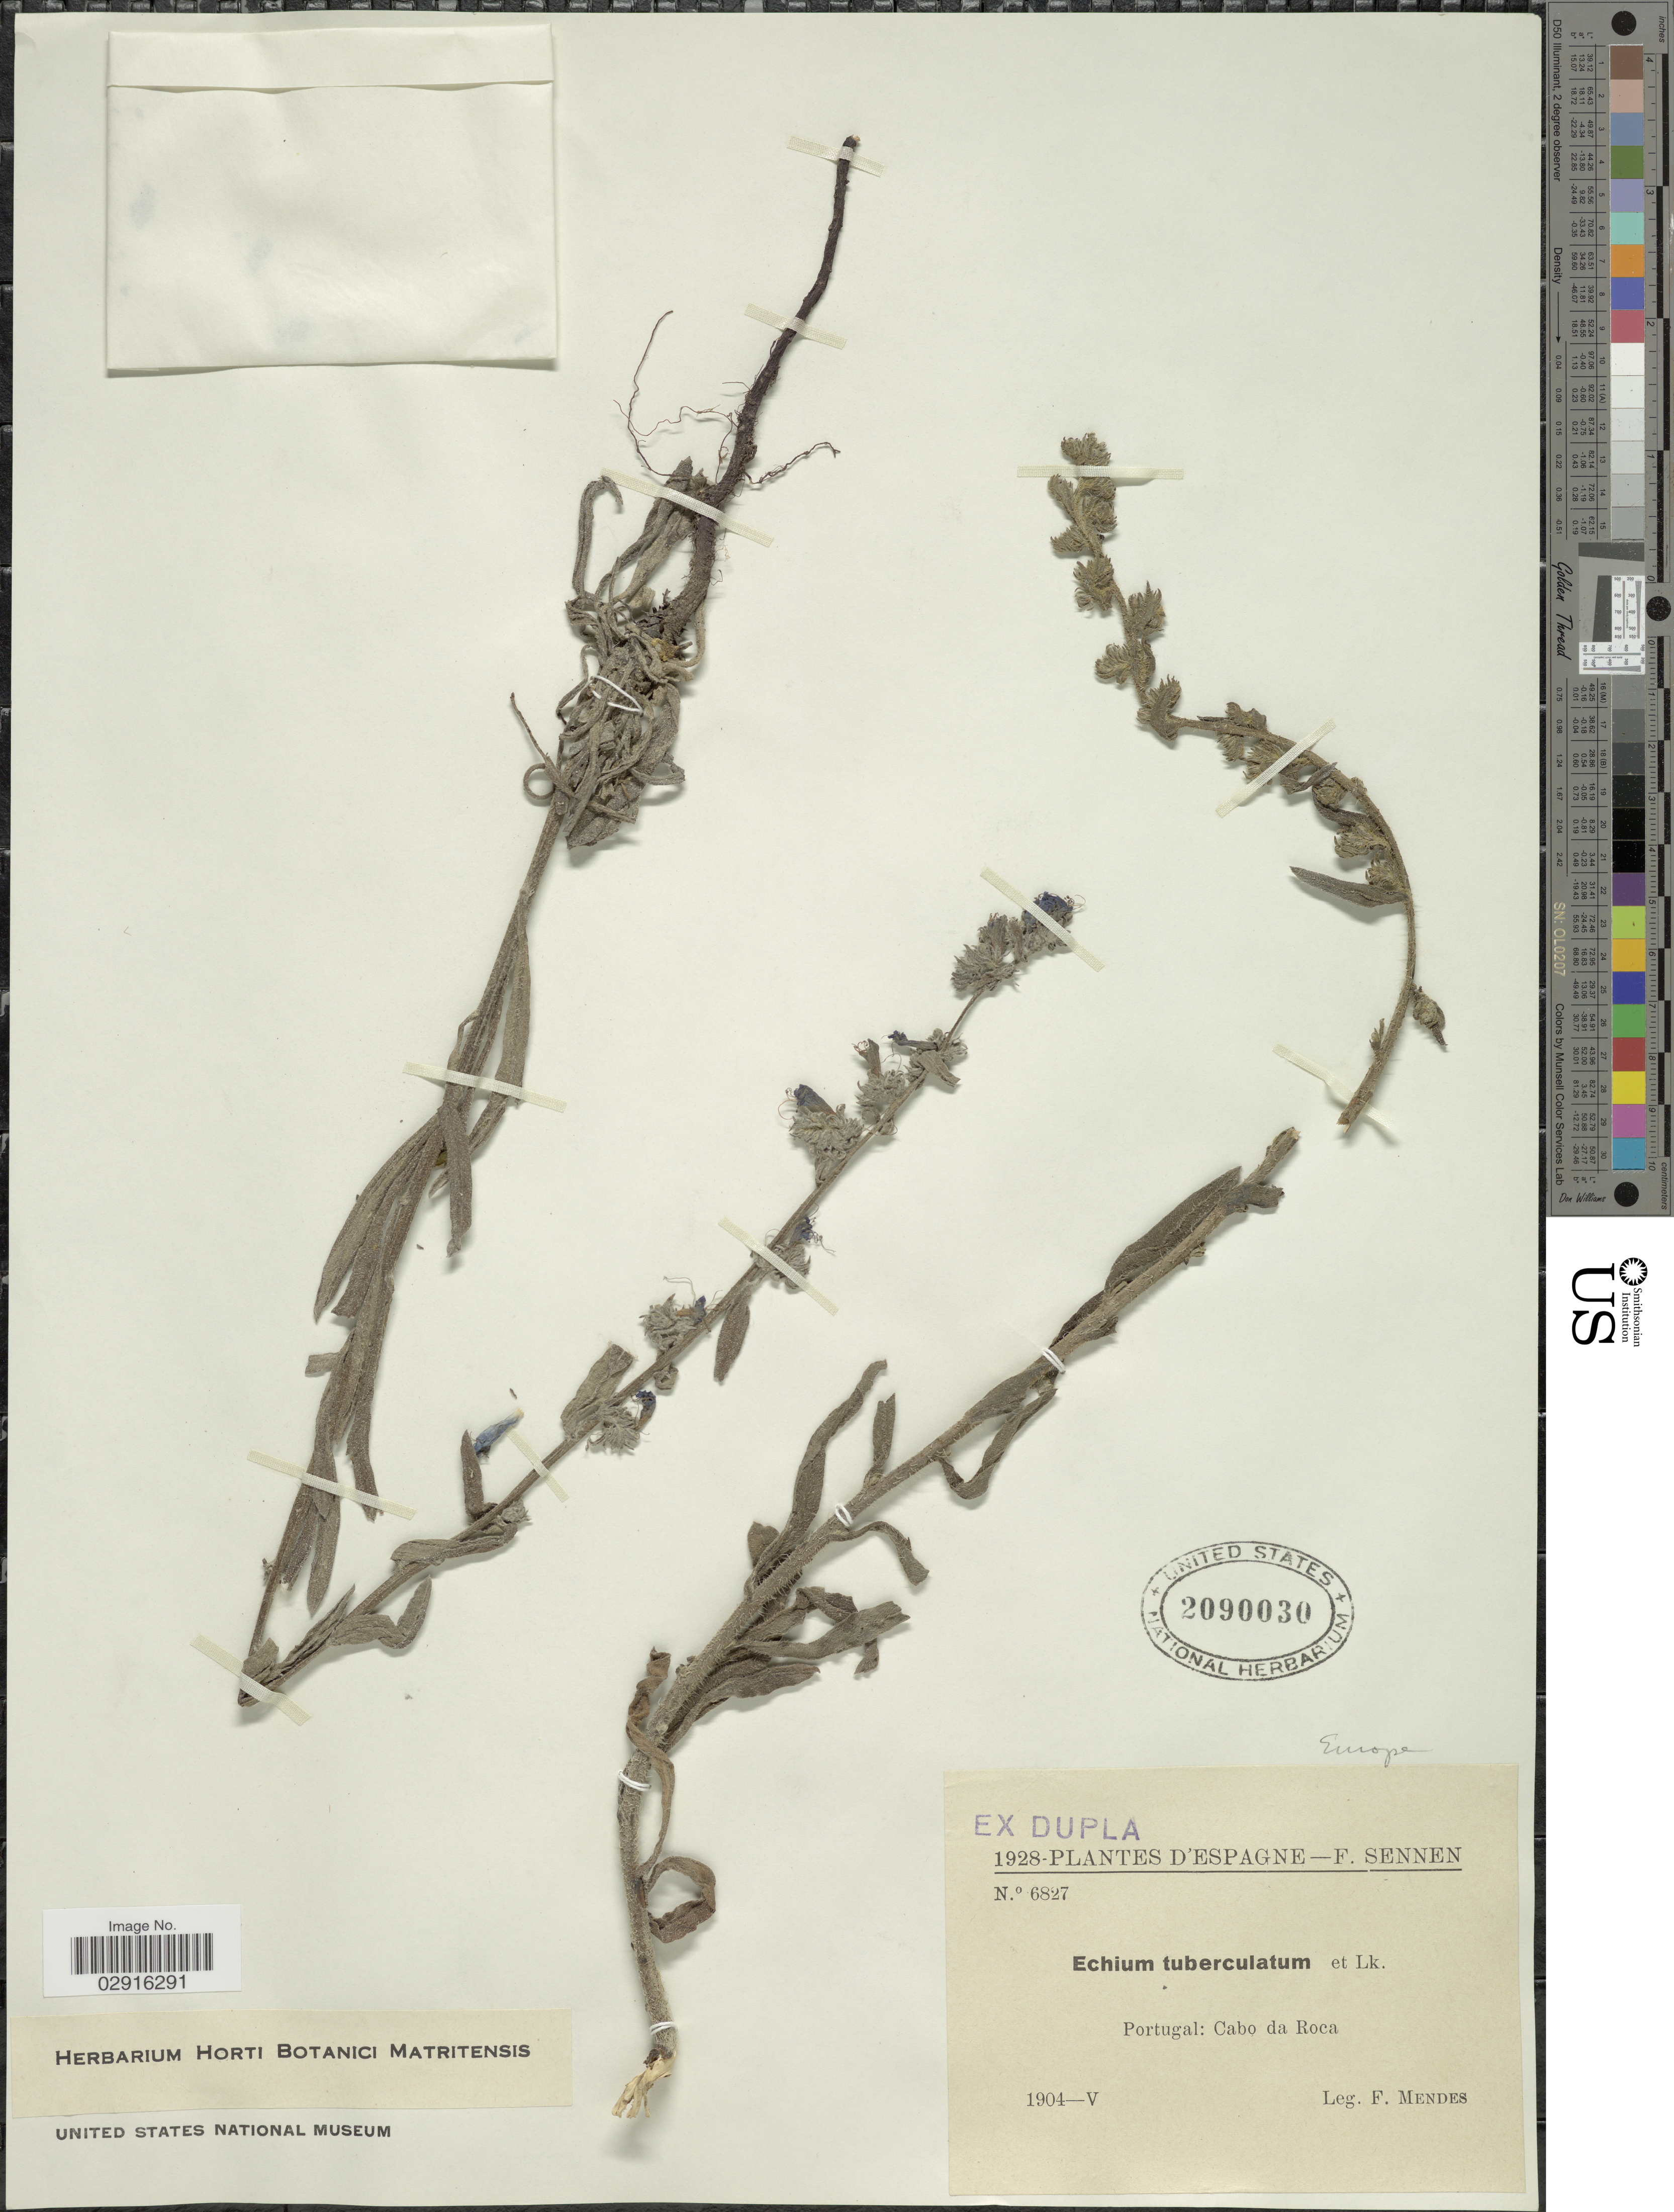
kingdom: Plantae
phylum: Tracheophyta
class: Magnoliopsida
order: Boraginales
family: Boraginaceae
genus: Echium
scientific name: Echium tuberculatum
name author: Hoffmanns. & Link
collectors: F. Mendes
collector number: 6827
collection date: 1904-05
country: Portugal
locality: Portugal: Cabo da Roca.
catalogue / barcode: US 2090030